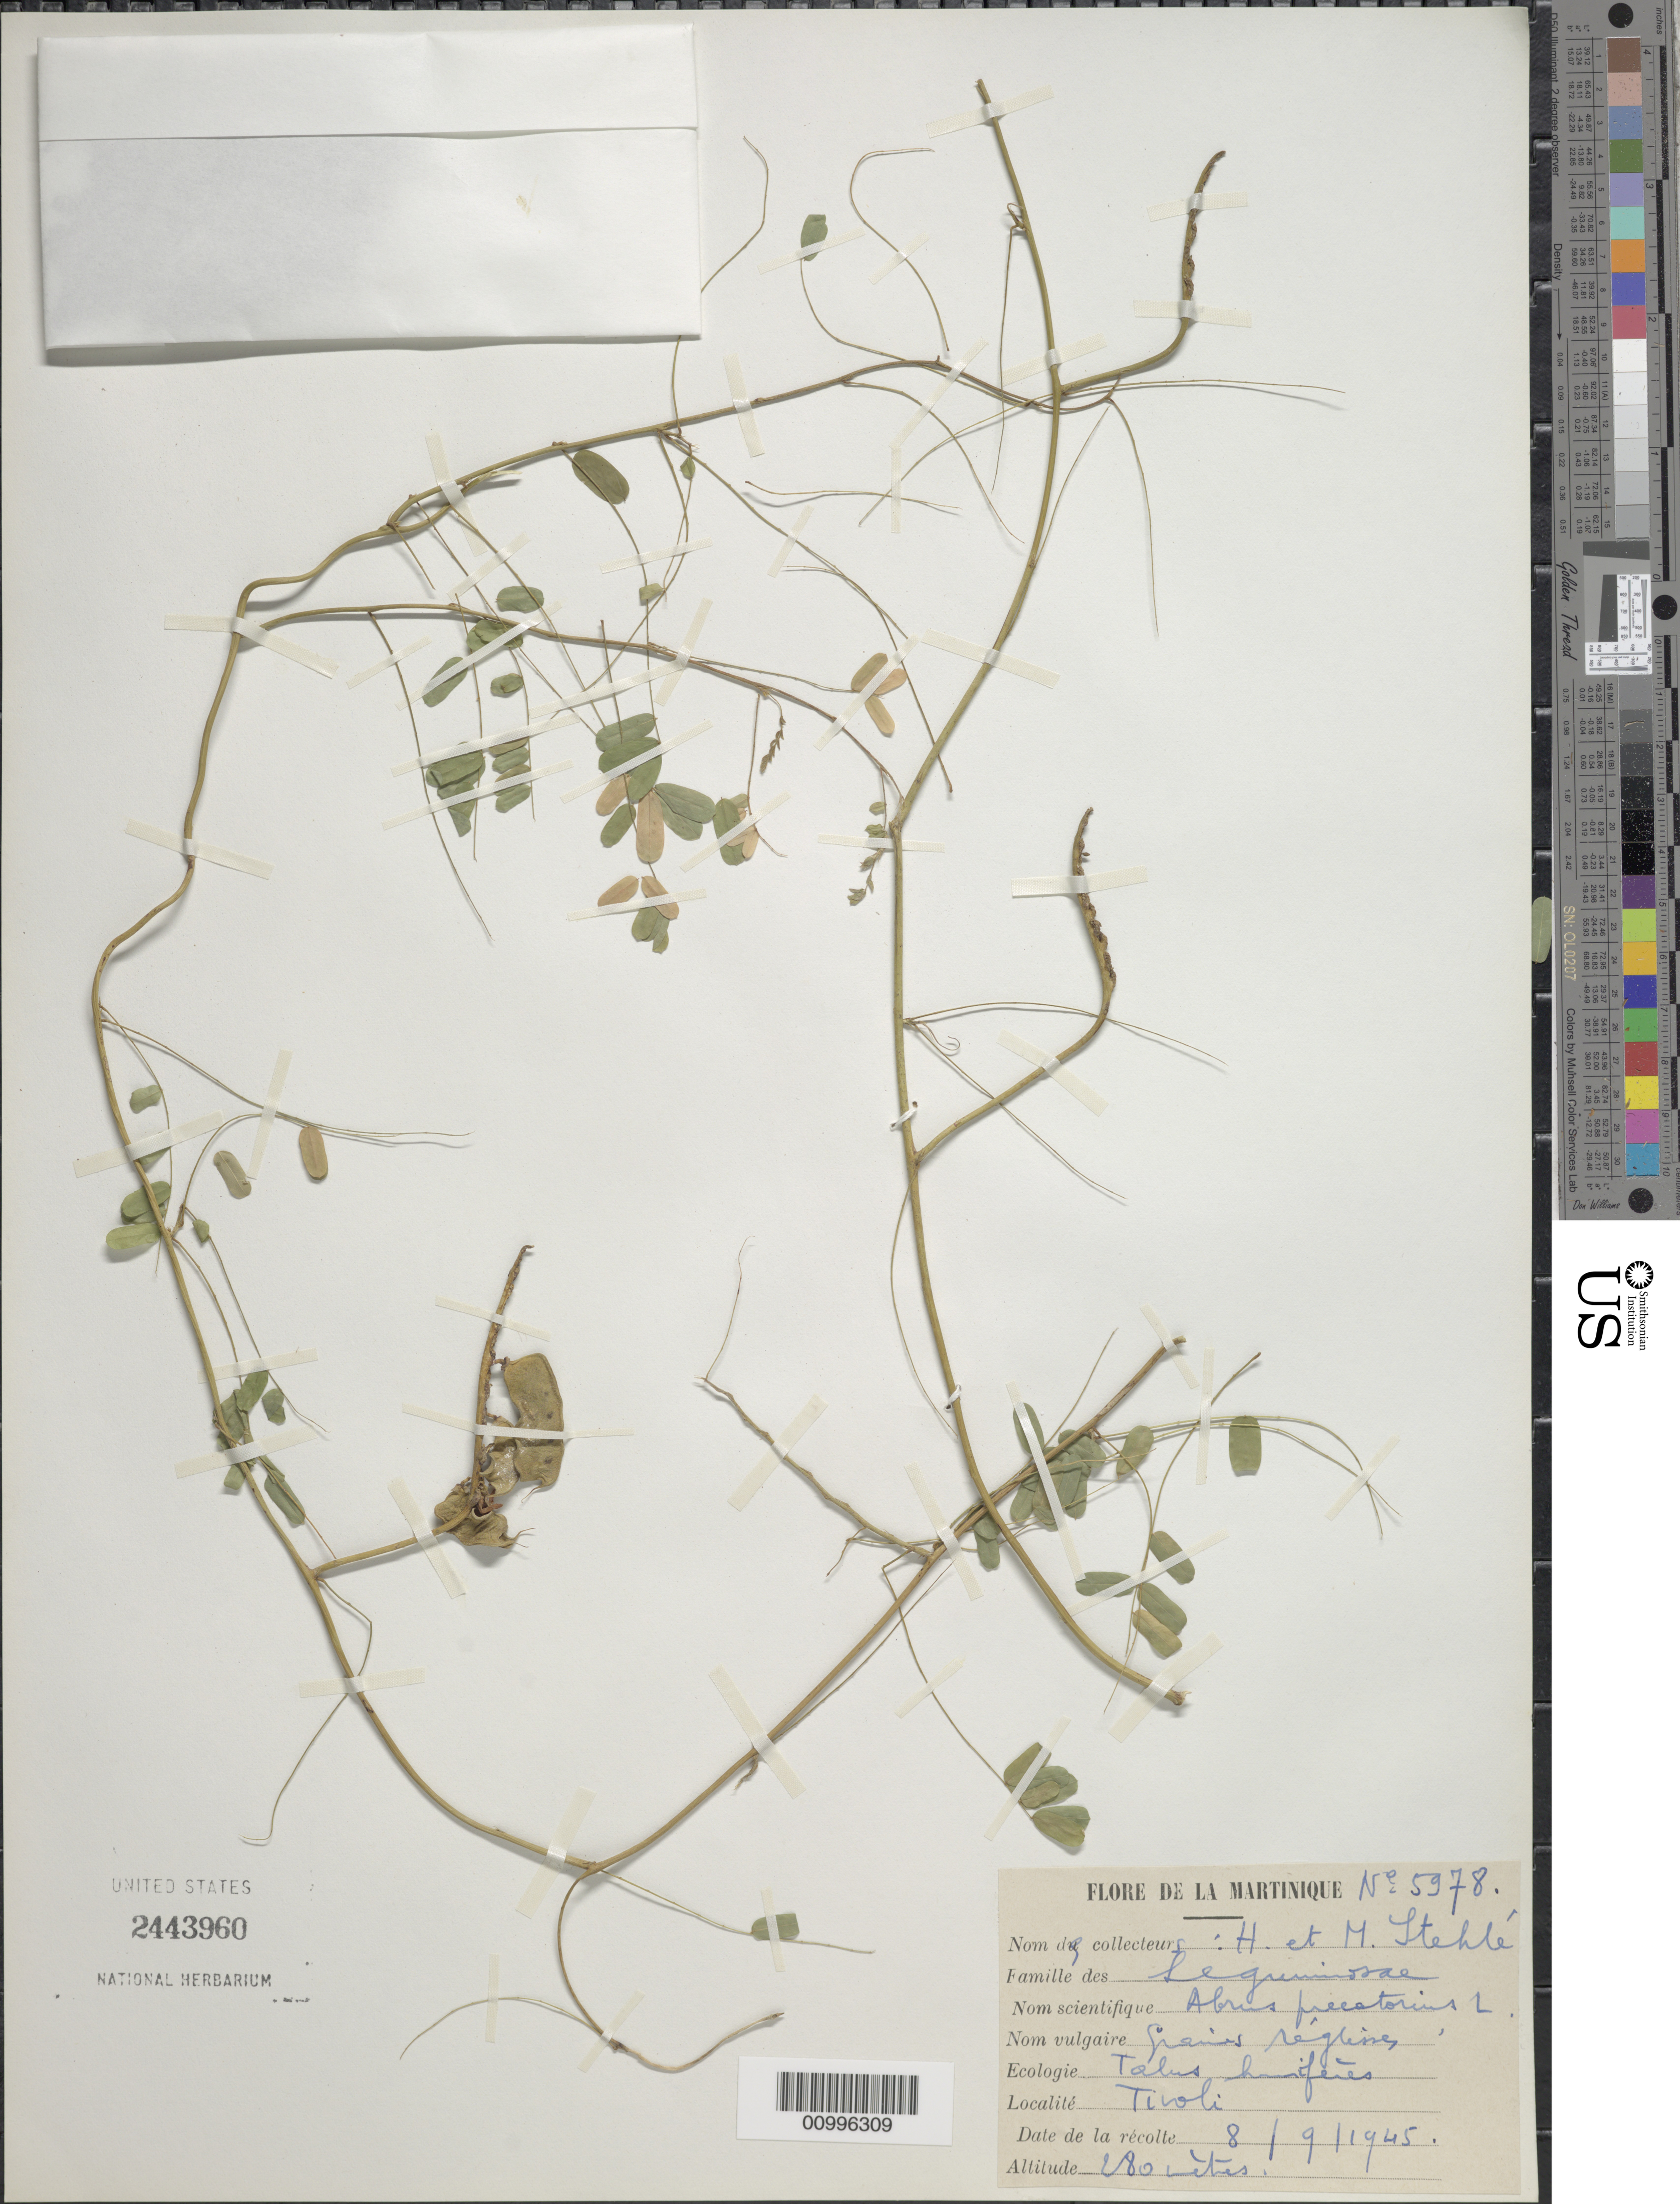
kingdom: Plantae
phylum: Tracheophyta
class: Magnoliopsida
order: Fabales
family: Fabaceae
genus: Abrus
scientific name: Abrus precatorius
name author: L.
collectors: H. Stehlé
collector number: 5978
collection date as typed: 09 Aug 1945 or 08 Sep 1945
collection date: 1945-08-09 or 1945-09-08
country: Martinique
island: Martinique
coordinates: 0 N, 0 E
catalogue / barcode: US 2443960